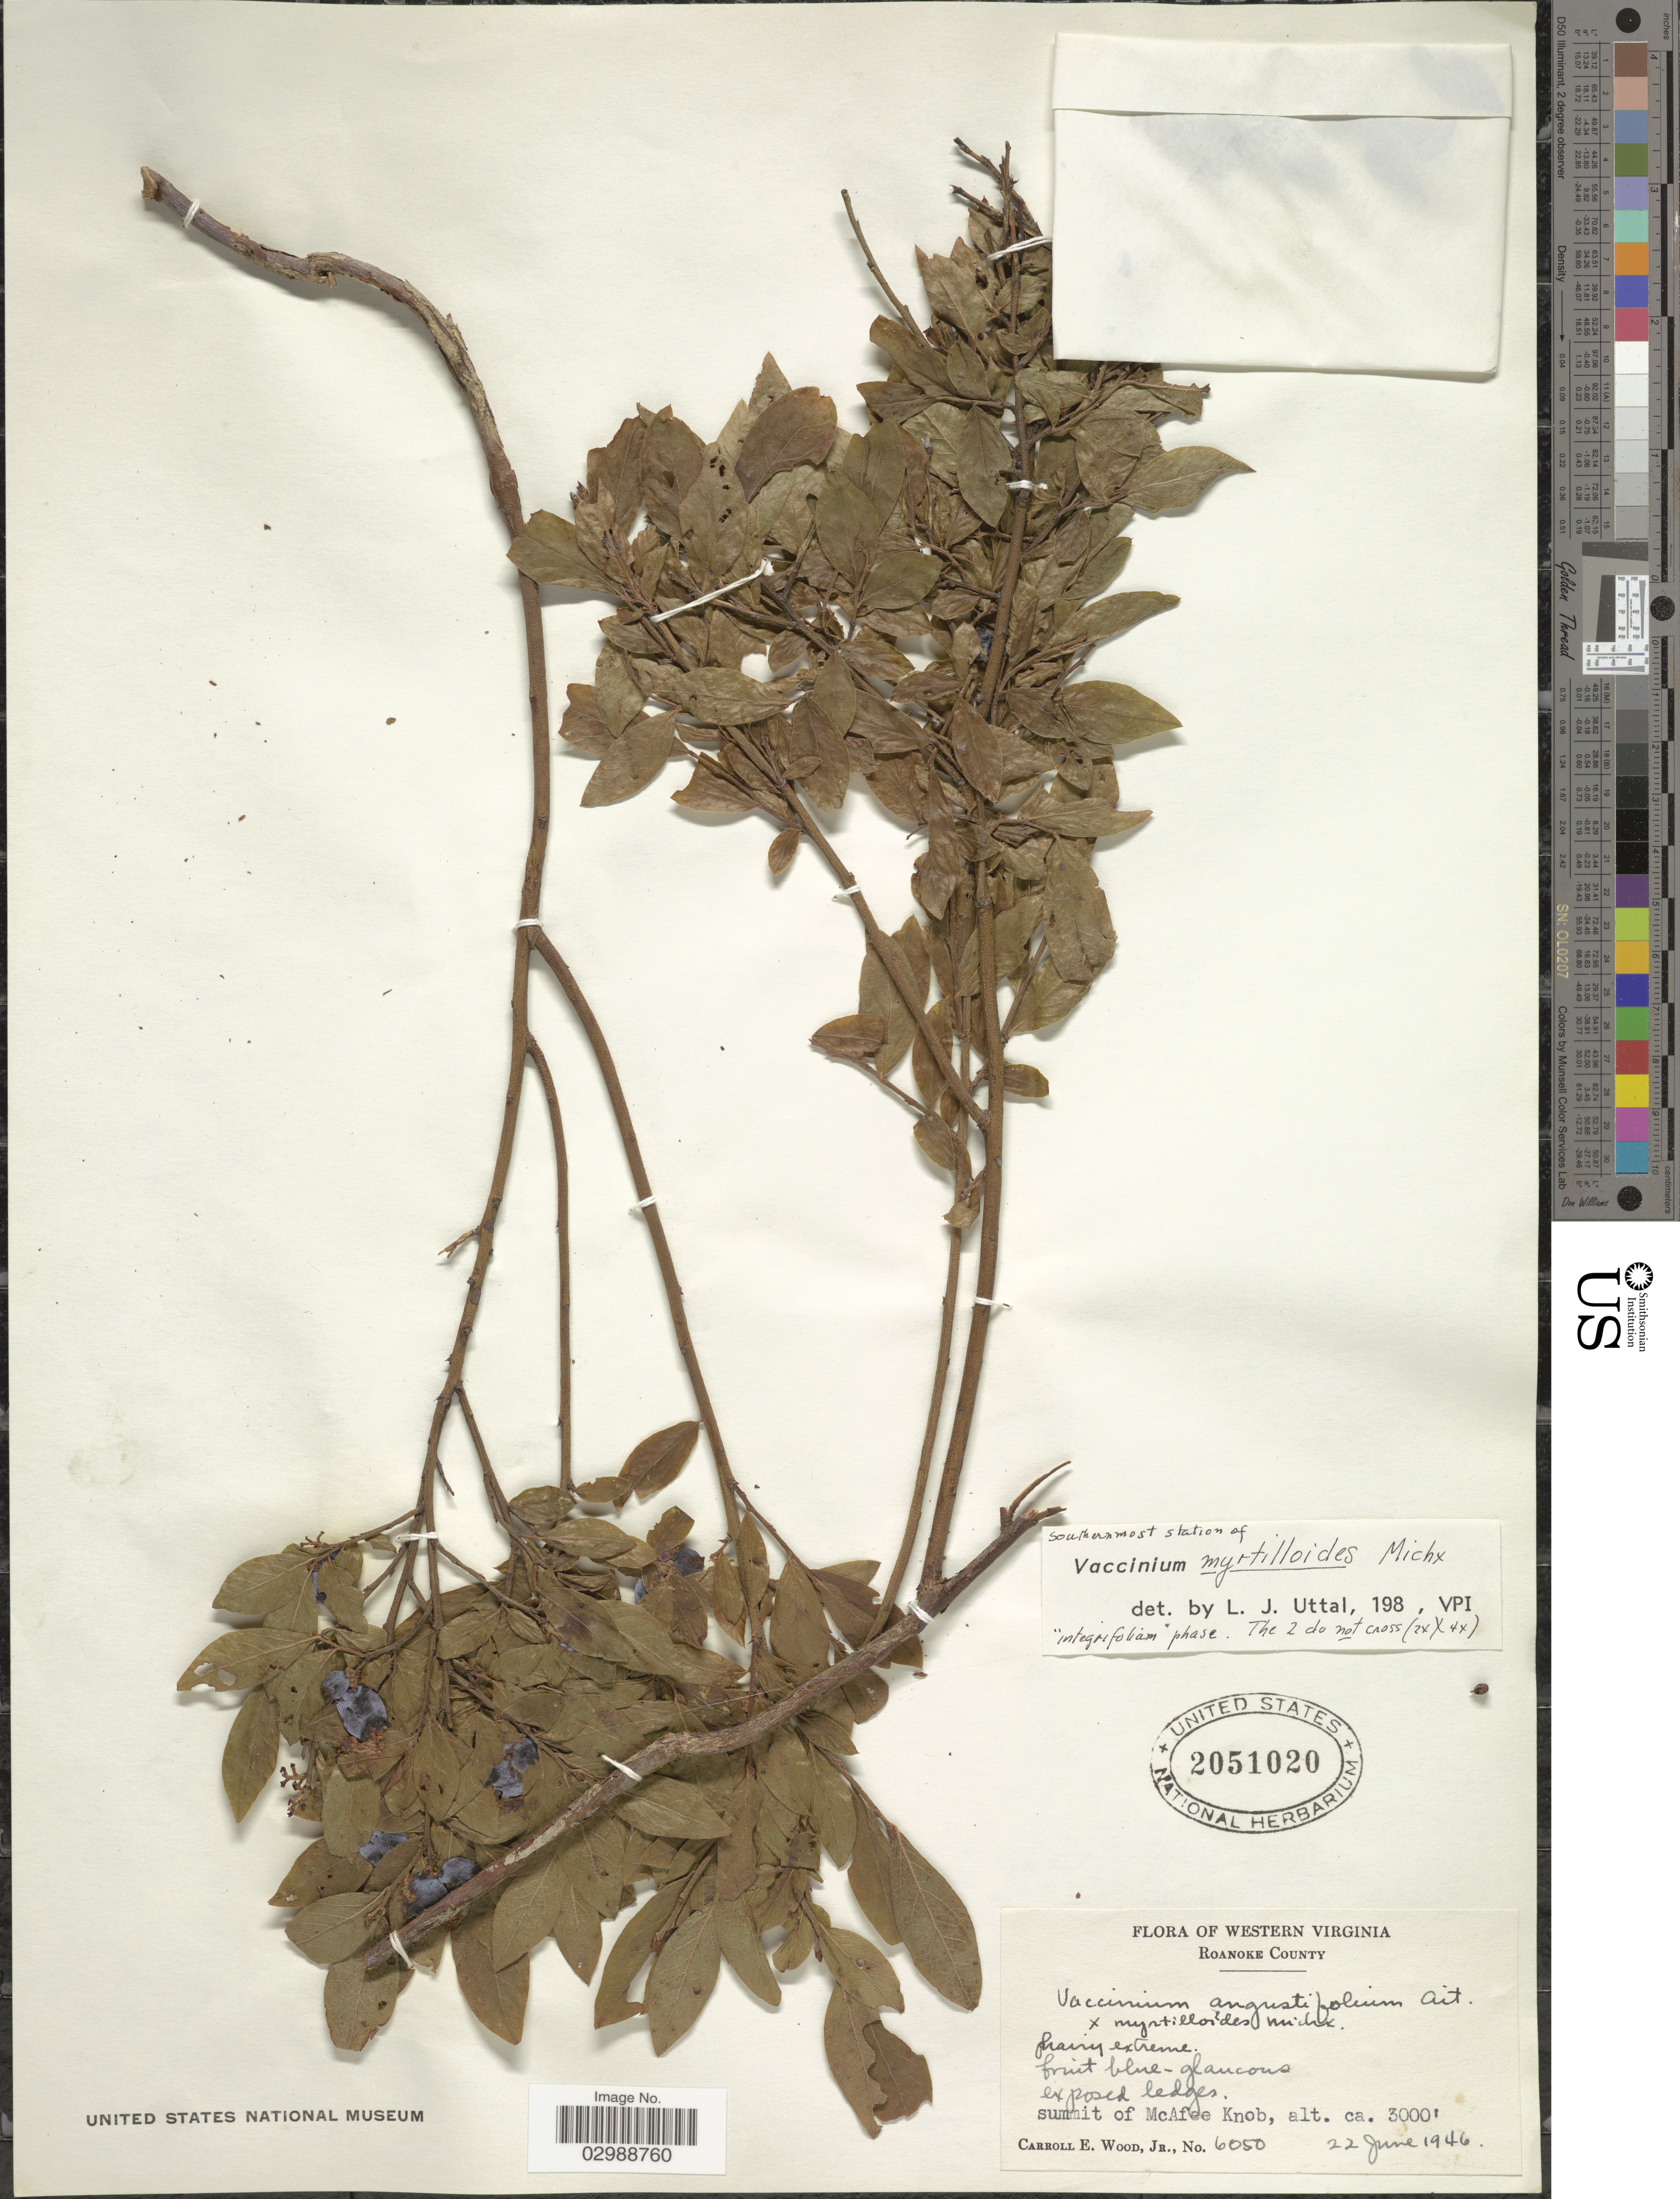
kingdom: Plantae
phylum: Tracheophyta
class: Magnoliopsida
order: Ericales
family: Ericaceae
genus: Vaccinium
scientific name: Vaccinium myrtilloides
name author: Michx.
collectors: C. Wood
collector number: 6050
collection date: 1946-06-22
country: United States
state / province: Virginia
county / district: Roanoke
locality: Western Virginia. Roanoke County. Summit of McAfee Knob.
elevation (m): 914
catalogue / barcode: US 2051020